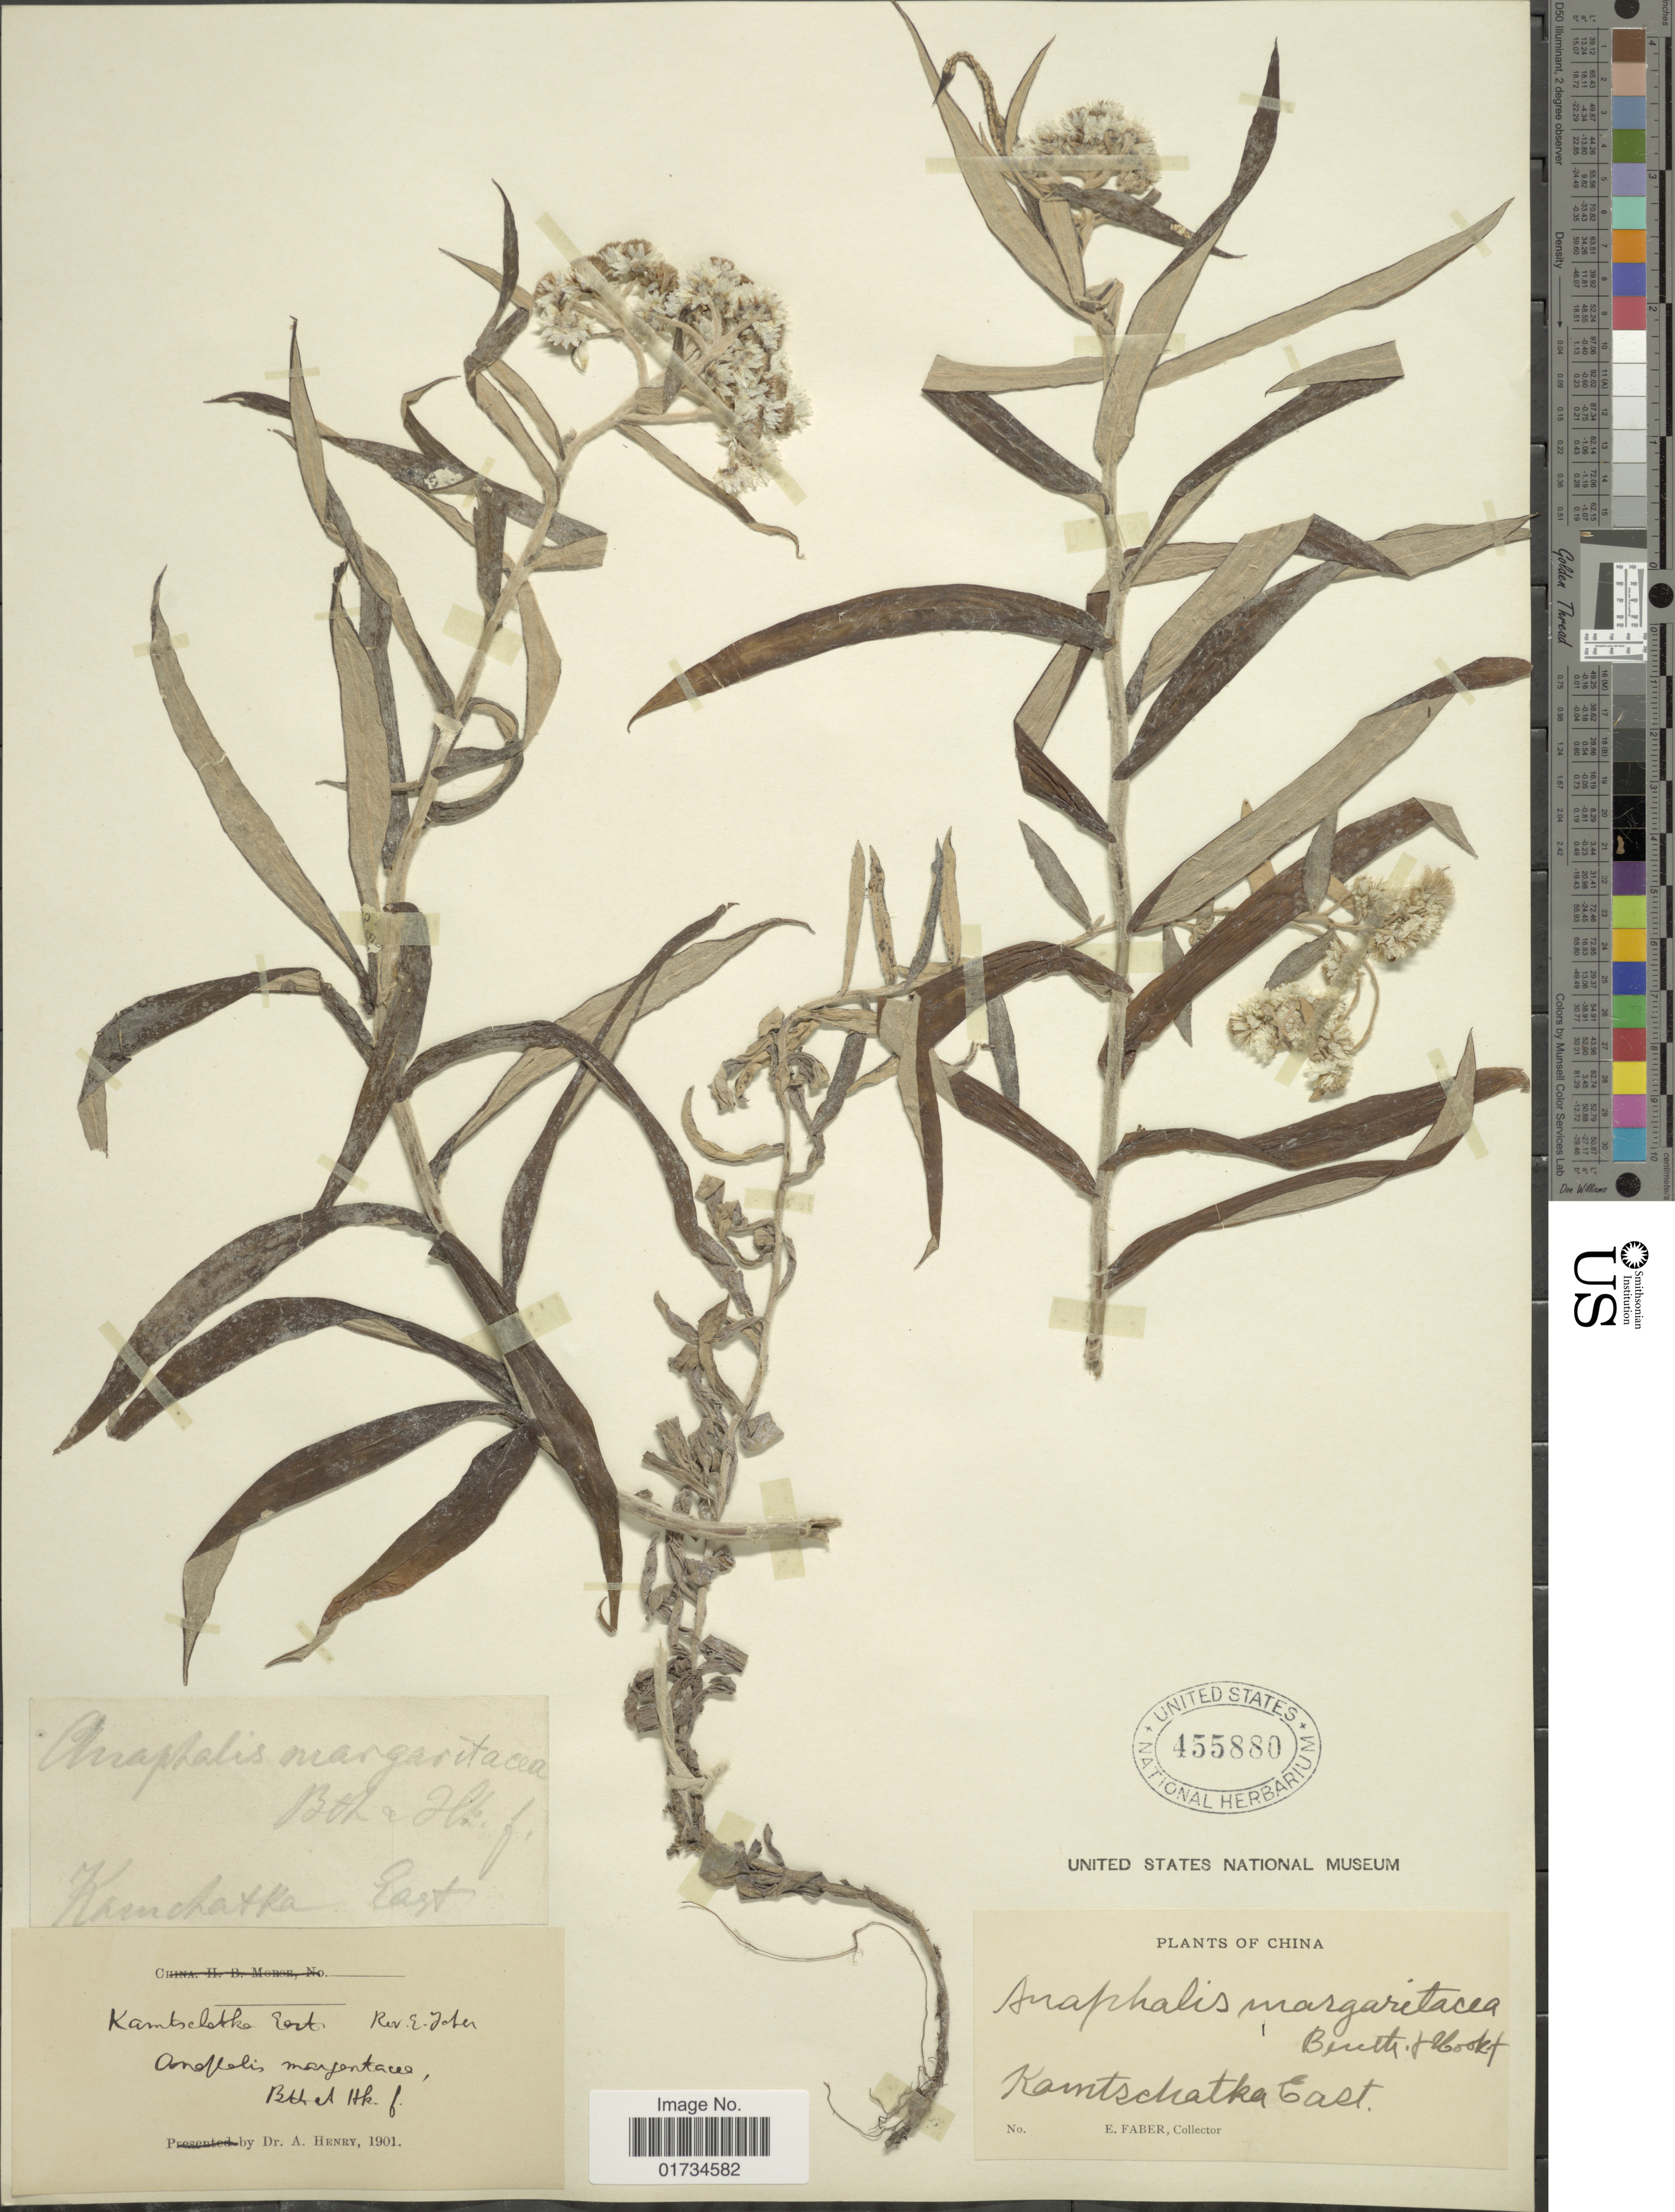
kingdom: Plantae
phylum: Tracheophyta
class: Magnoliopsida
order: Asterales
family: Asteraceae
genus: Anaphalis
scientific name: Anaphalis margaritacea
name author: (L.) Benth. & Hook. f.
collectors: E. Faber & A. Henry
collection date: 1901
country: China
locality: China. Kamtschatka East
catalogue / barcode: US 455880